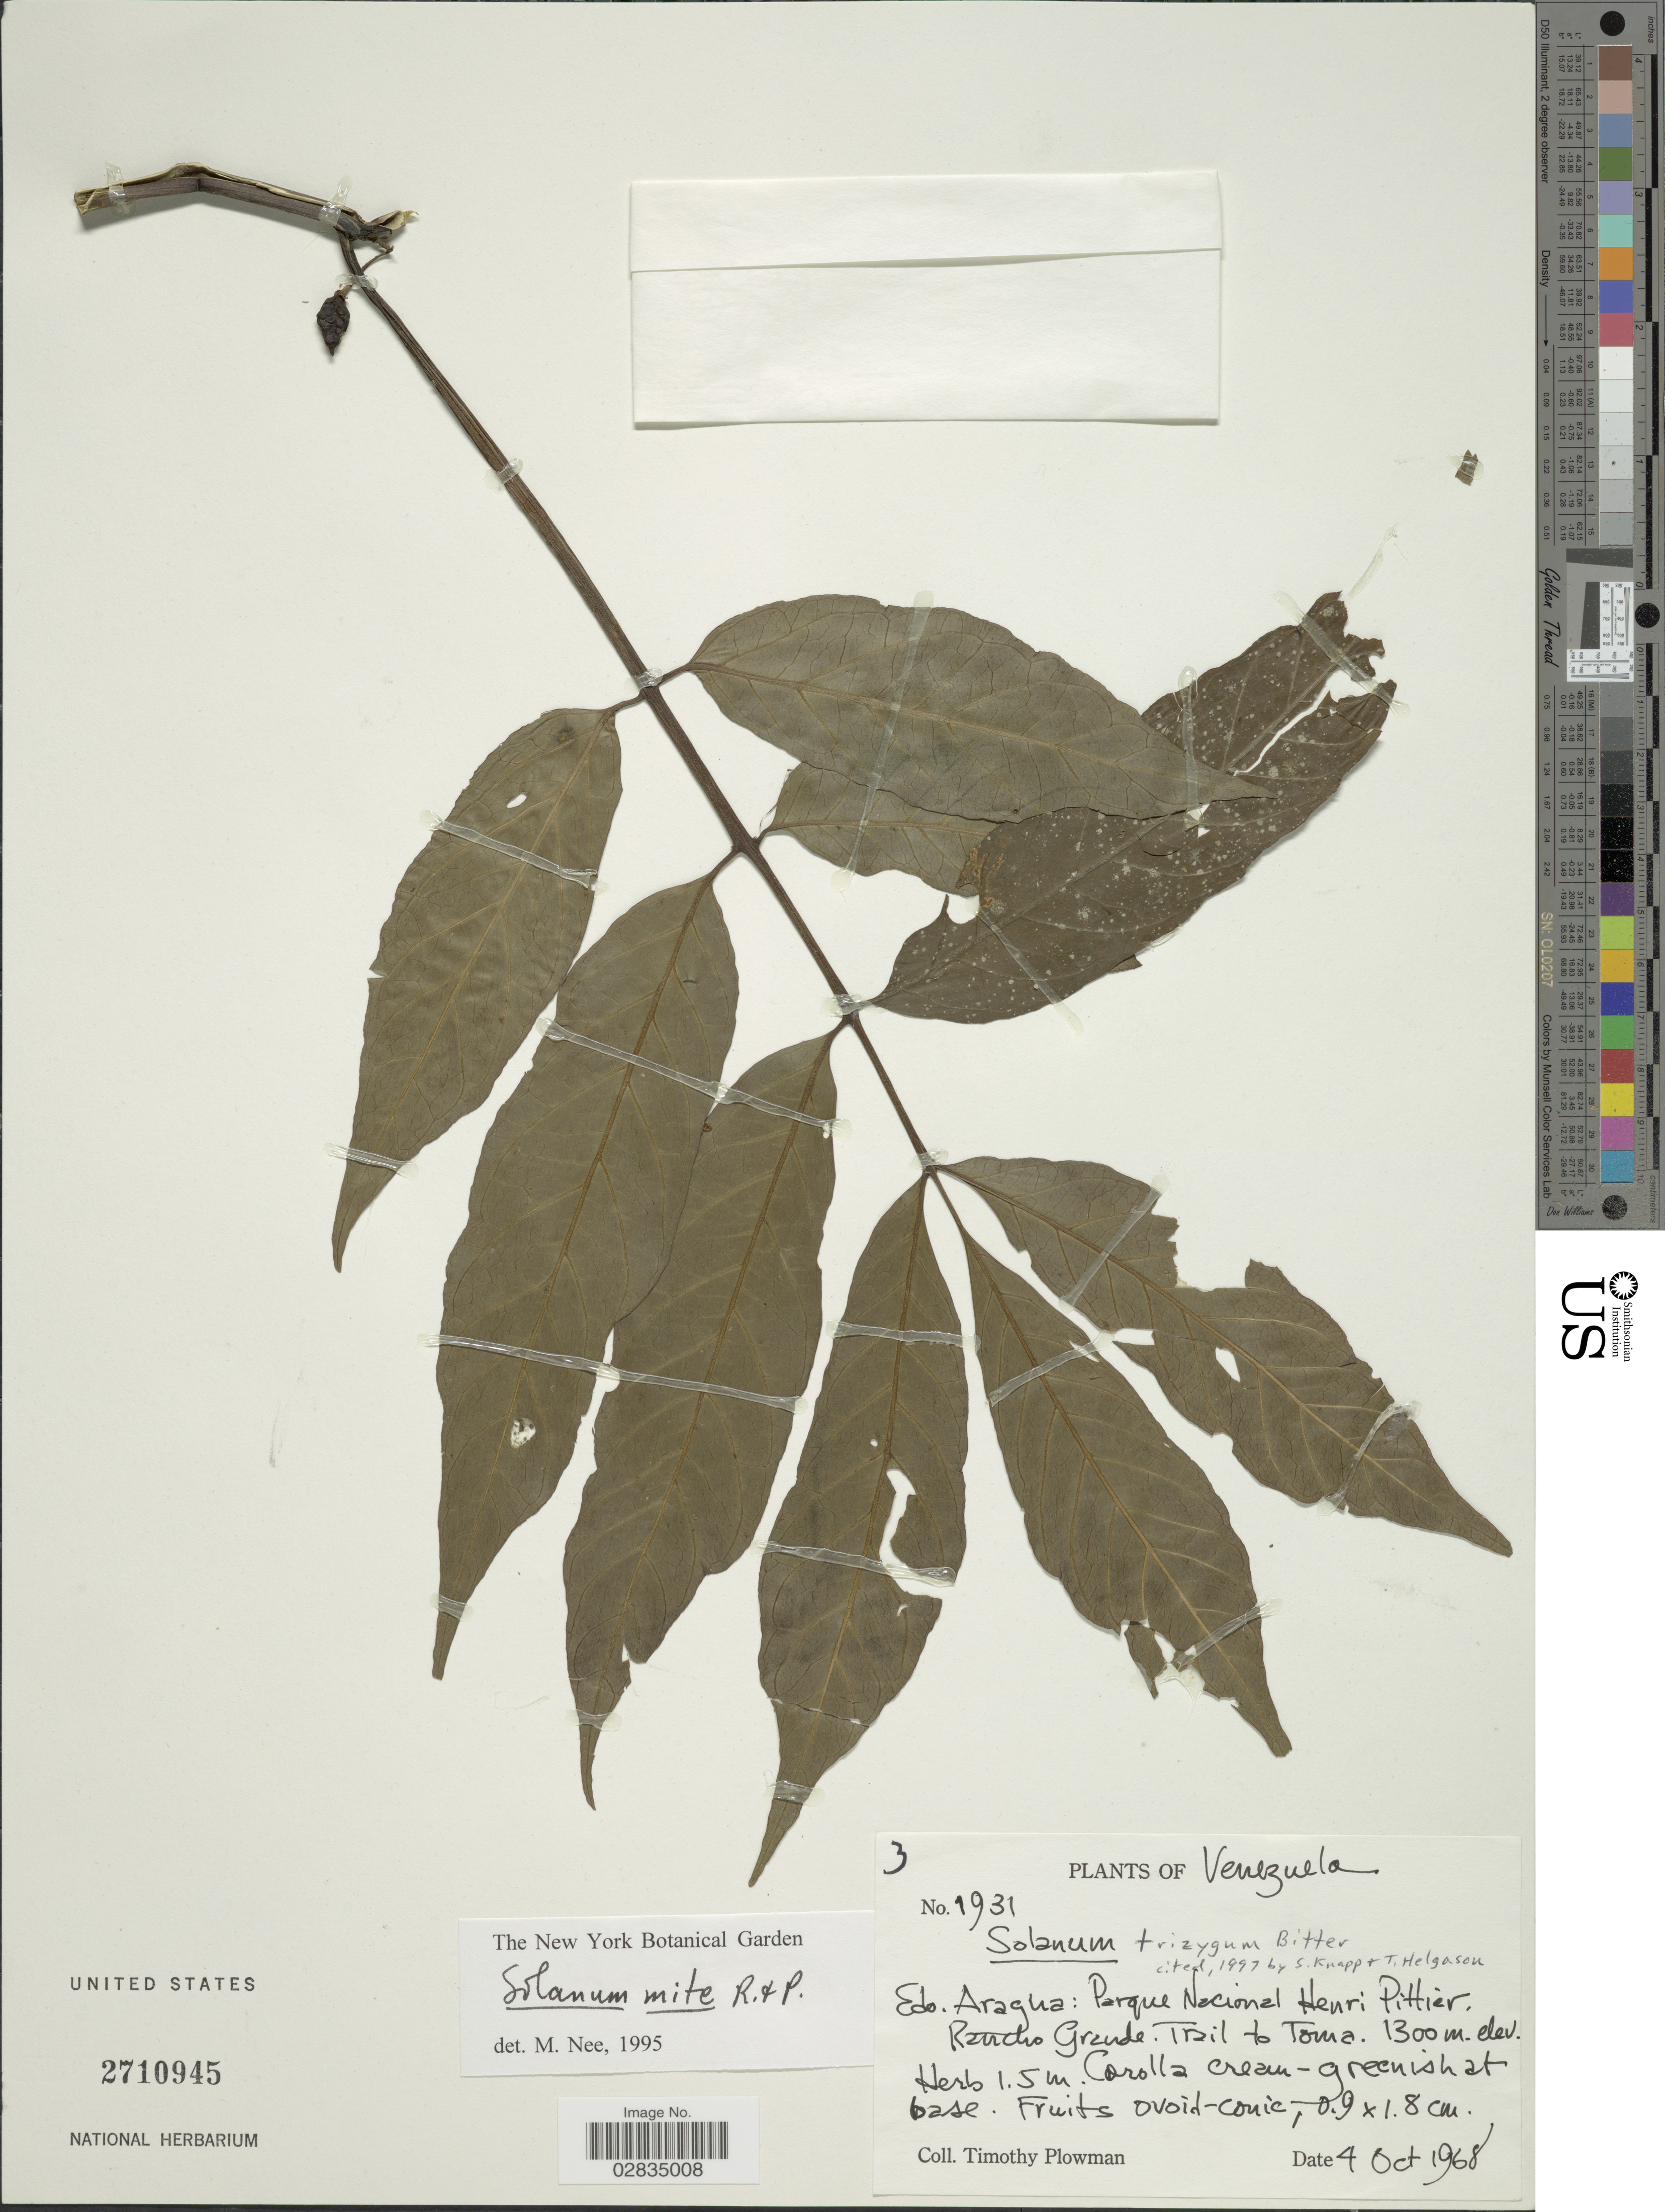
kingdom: Plantae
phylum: Tracheophyta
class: Magnoliopsida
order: Solanales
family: Solanaceae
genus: Solanum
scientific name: Solanum trizygum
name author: Bitter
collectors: T. Plowman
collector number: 1931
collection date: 1968-10-04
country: Venezuela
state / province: Aragua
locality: Parque Nacional Henri Pittier, Rancho Grande, Trail to Toma.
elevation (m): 1300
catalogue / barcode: US 2710945